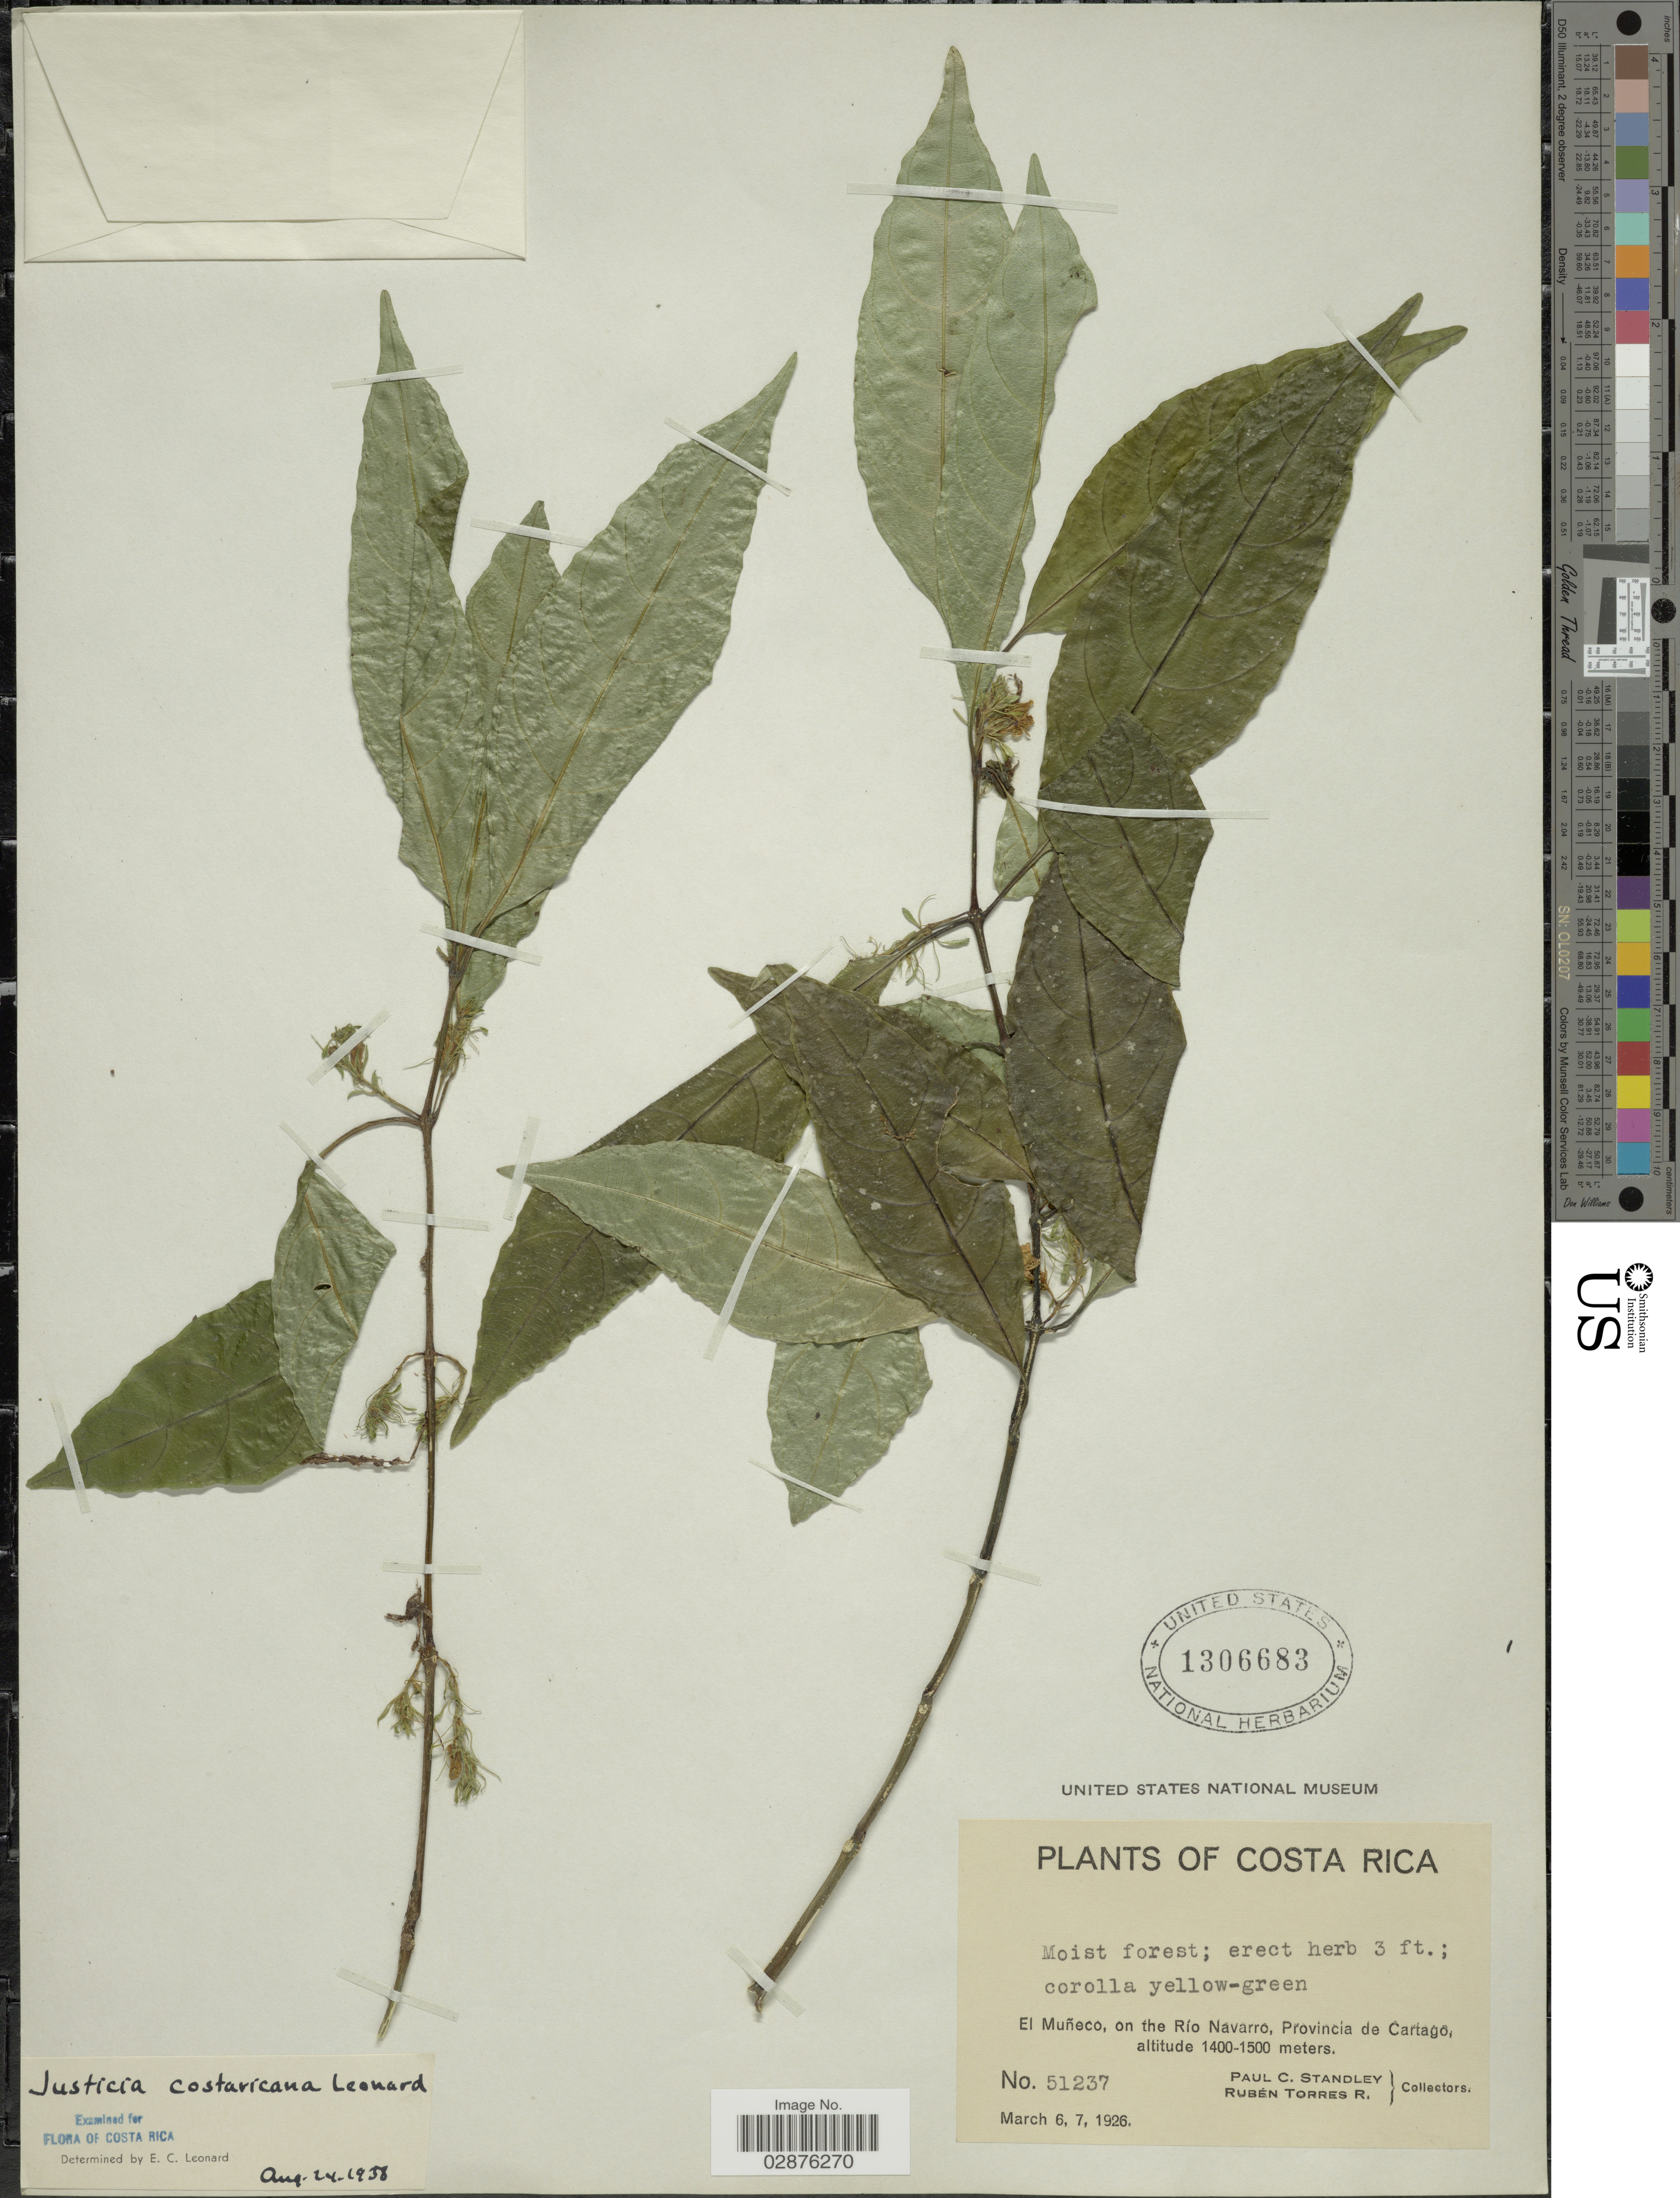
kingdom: Plantae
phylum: Tracheophyta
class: Magnoliopsida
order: Lamiales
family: Acanthaceae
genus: Justicia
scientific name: Justicia costaricana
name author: Leonard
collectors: P. C. Standley & R. Torres Rojas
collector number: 51237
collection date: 1926-03-06/1926-03-07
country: Costa Rica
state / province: Cartago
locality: El Muñeco, on the Río Navarro.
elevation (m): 1400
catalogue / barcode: US 1306683